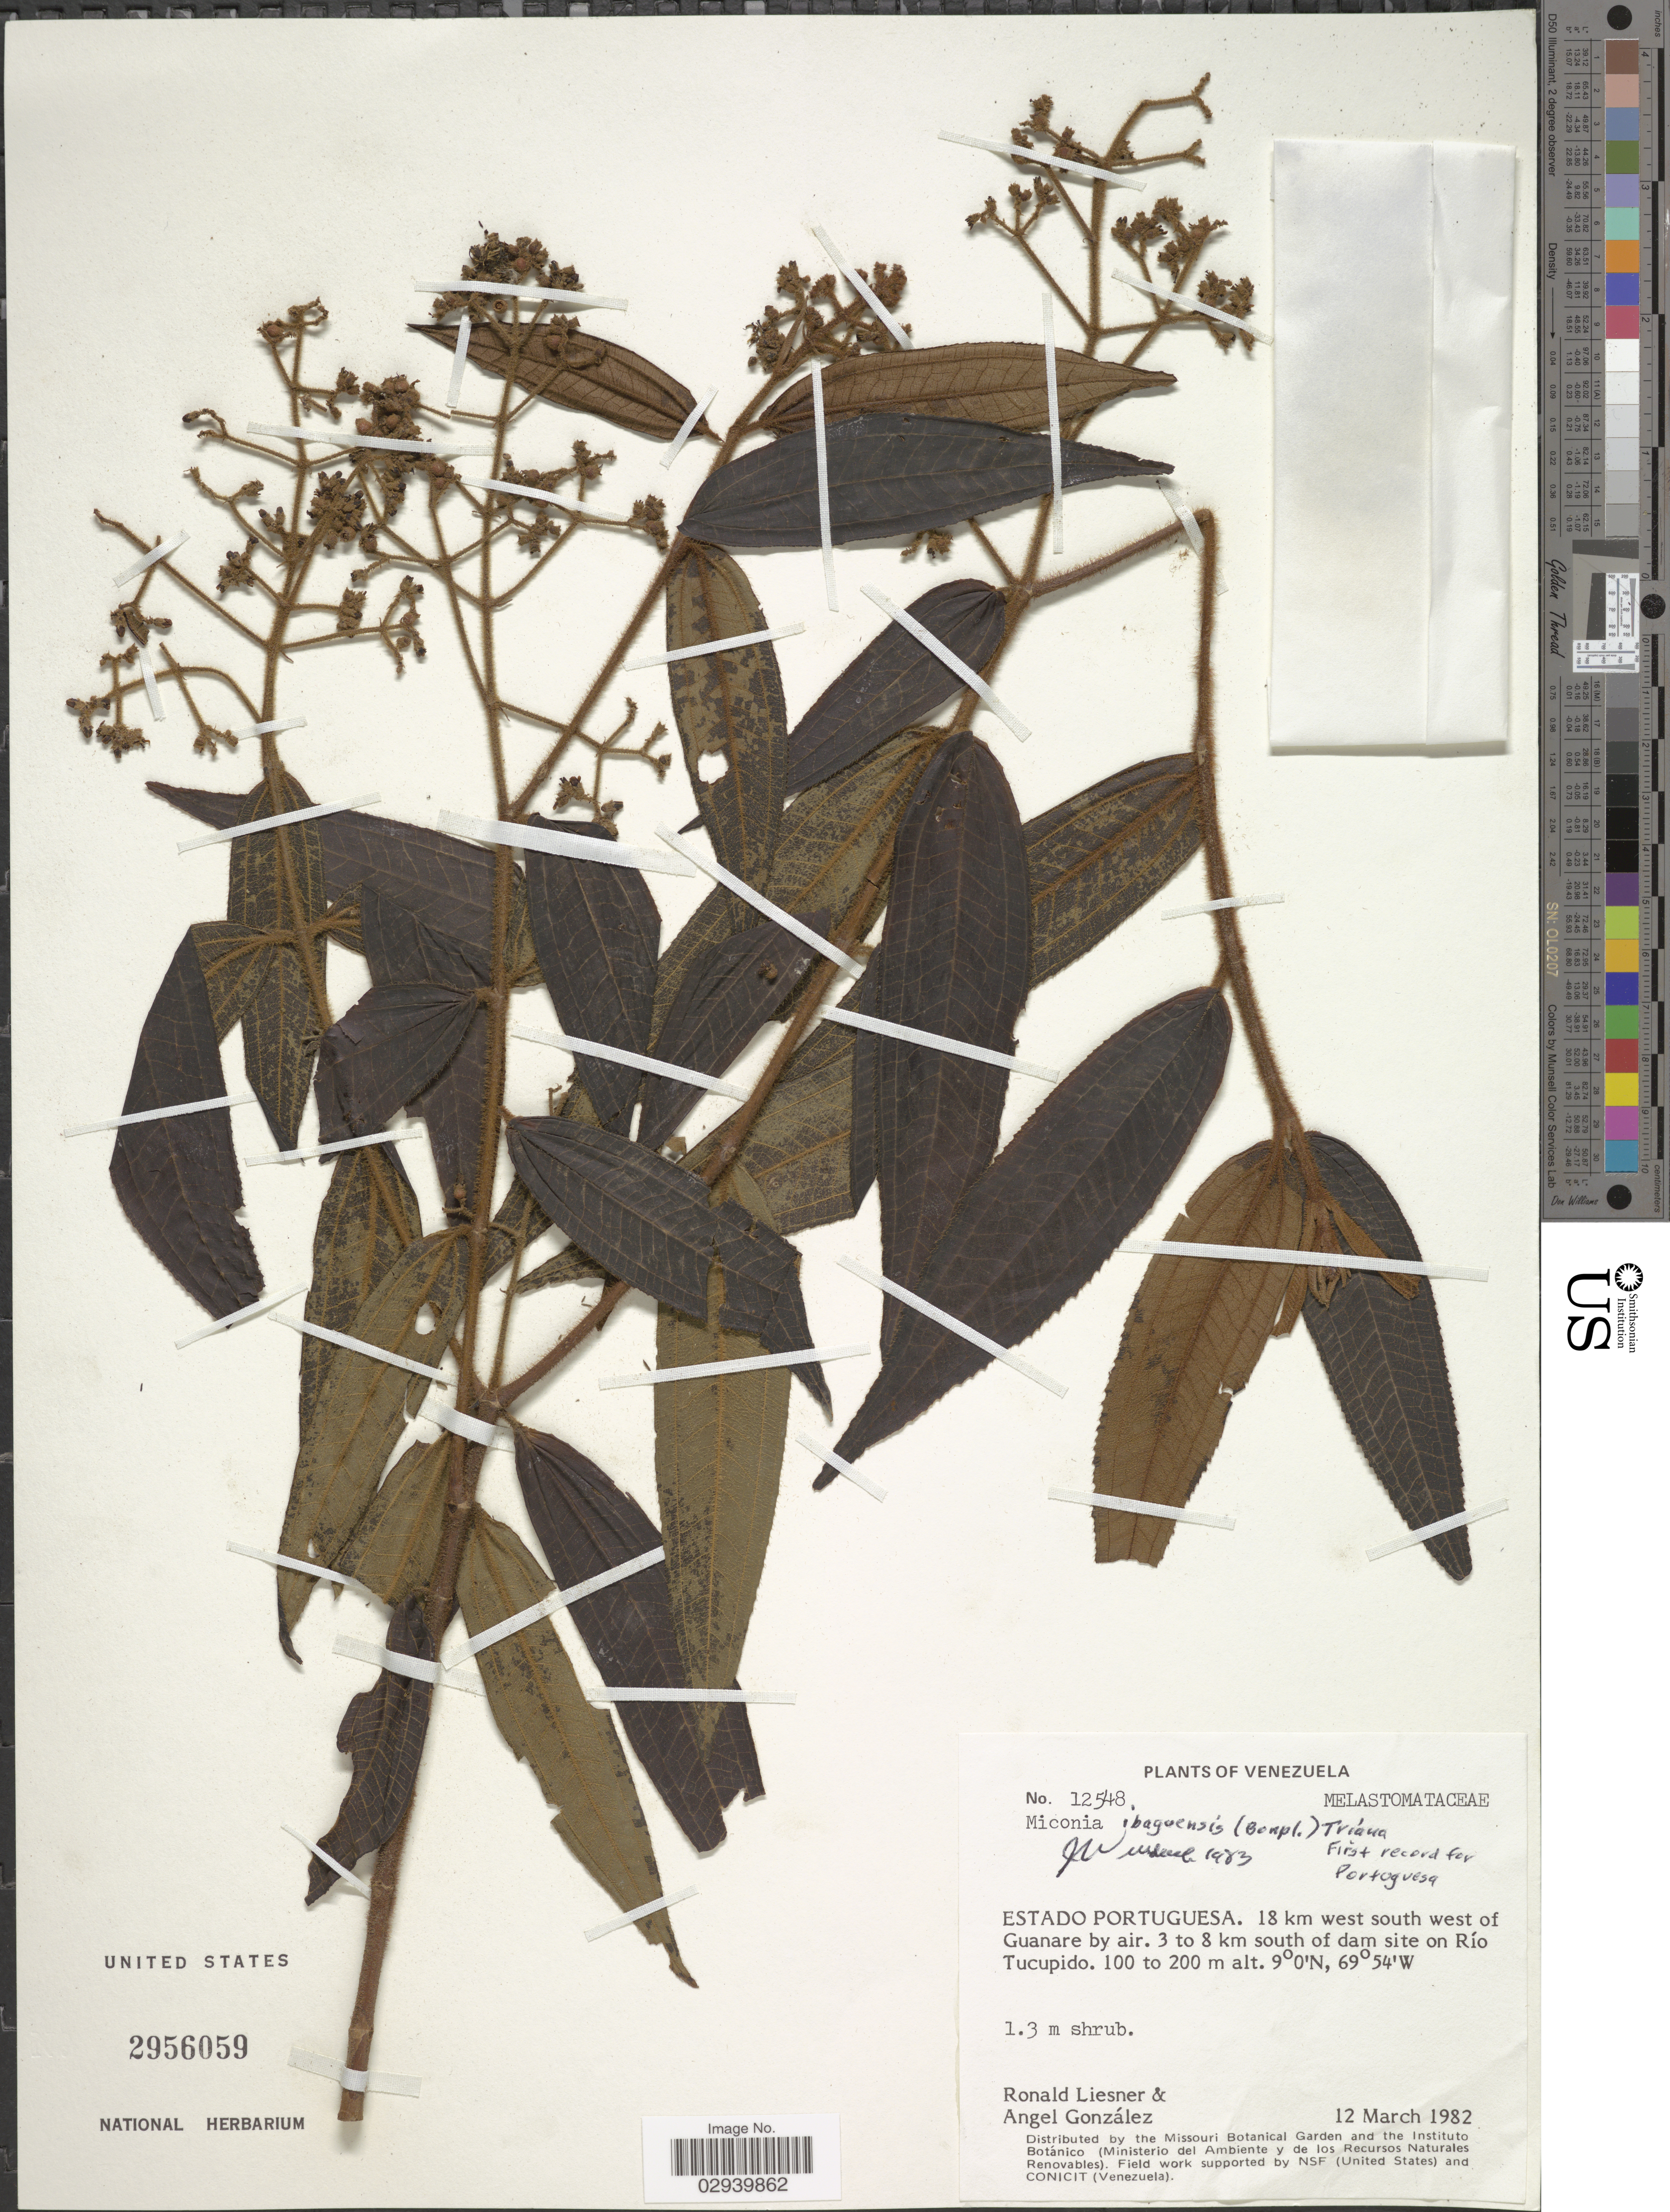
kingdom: Plantae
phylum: Tracheophyta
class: Magnoliopsida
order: Myrtales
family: Melastomataceae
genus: Miconia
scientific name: Miconia ibaguensis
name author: (Bonpl.) Triana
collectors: R. L. Liesner & A. C. González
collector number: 12548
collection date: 1982-03-12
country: Venezuela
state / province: Portuguesa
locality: Estado Portuguesa. 18 km west south west of Guanare by air. 3 to 8 km south of dam site on Río Tucupido.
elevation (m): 100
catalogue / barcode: US 2956059